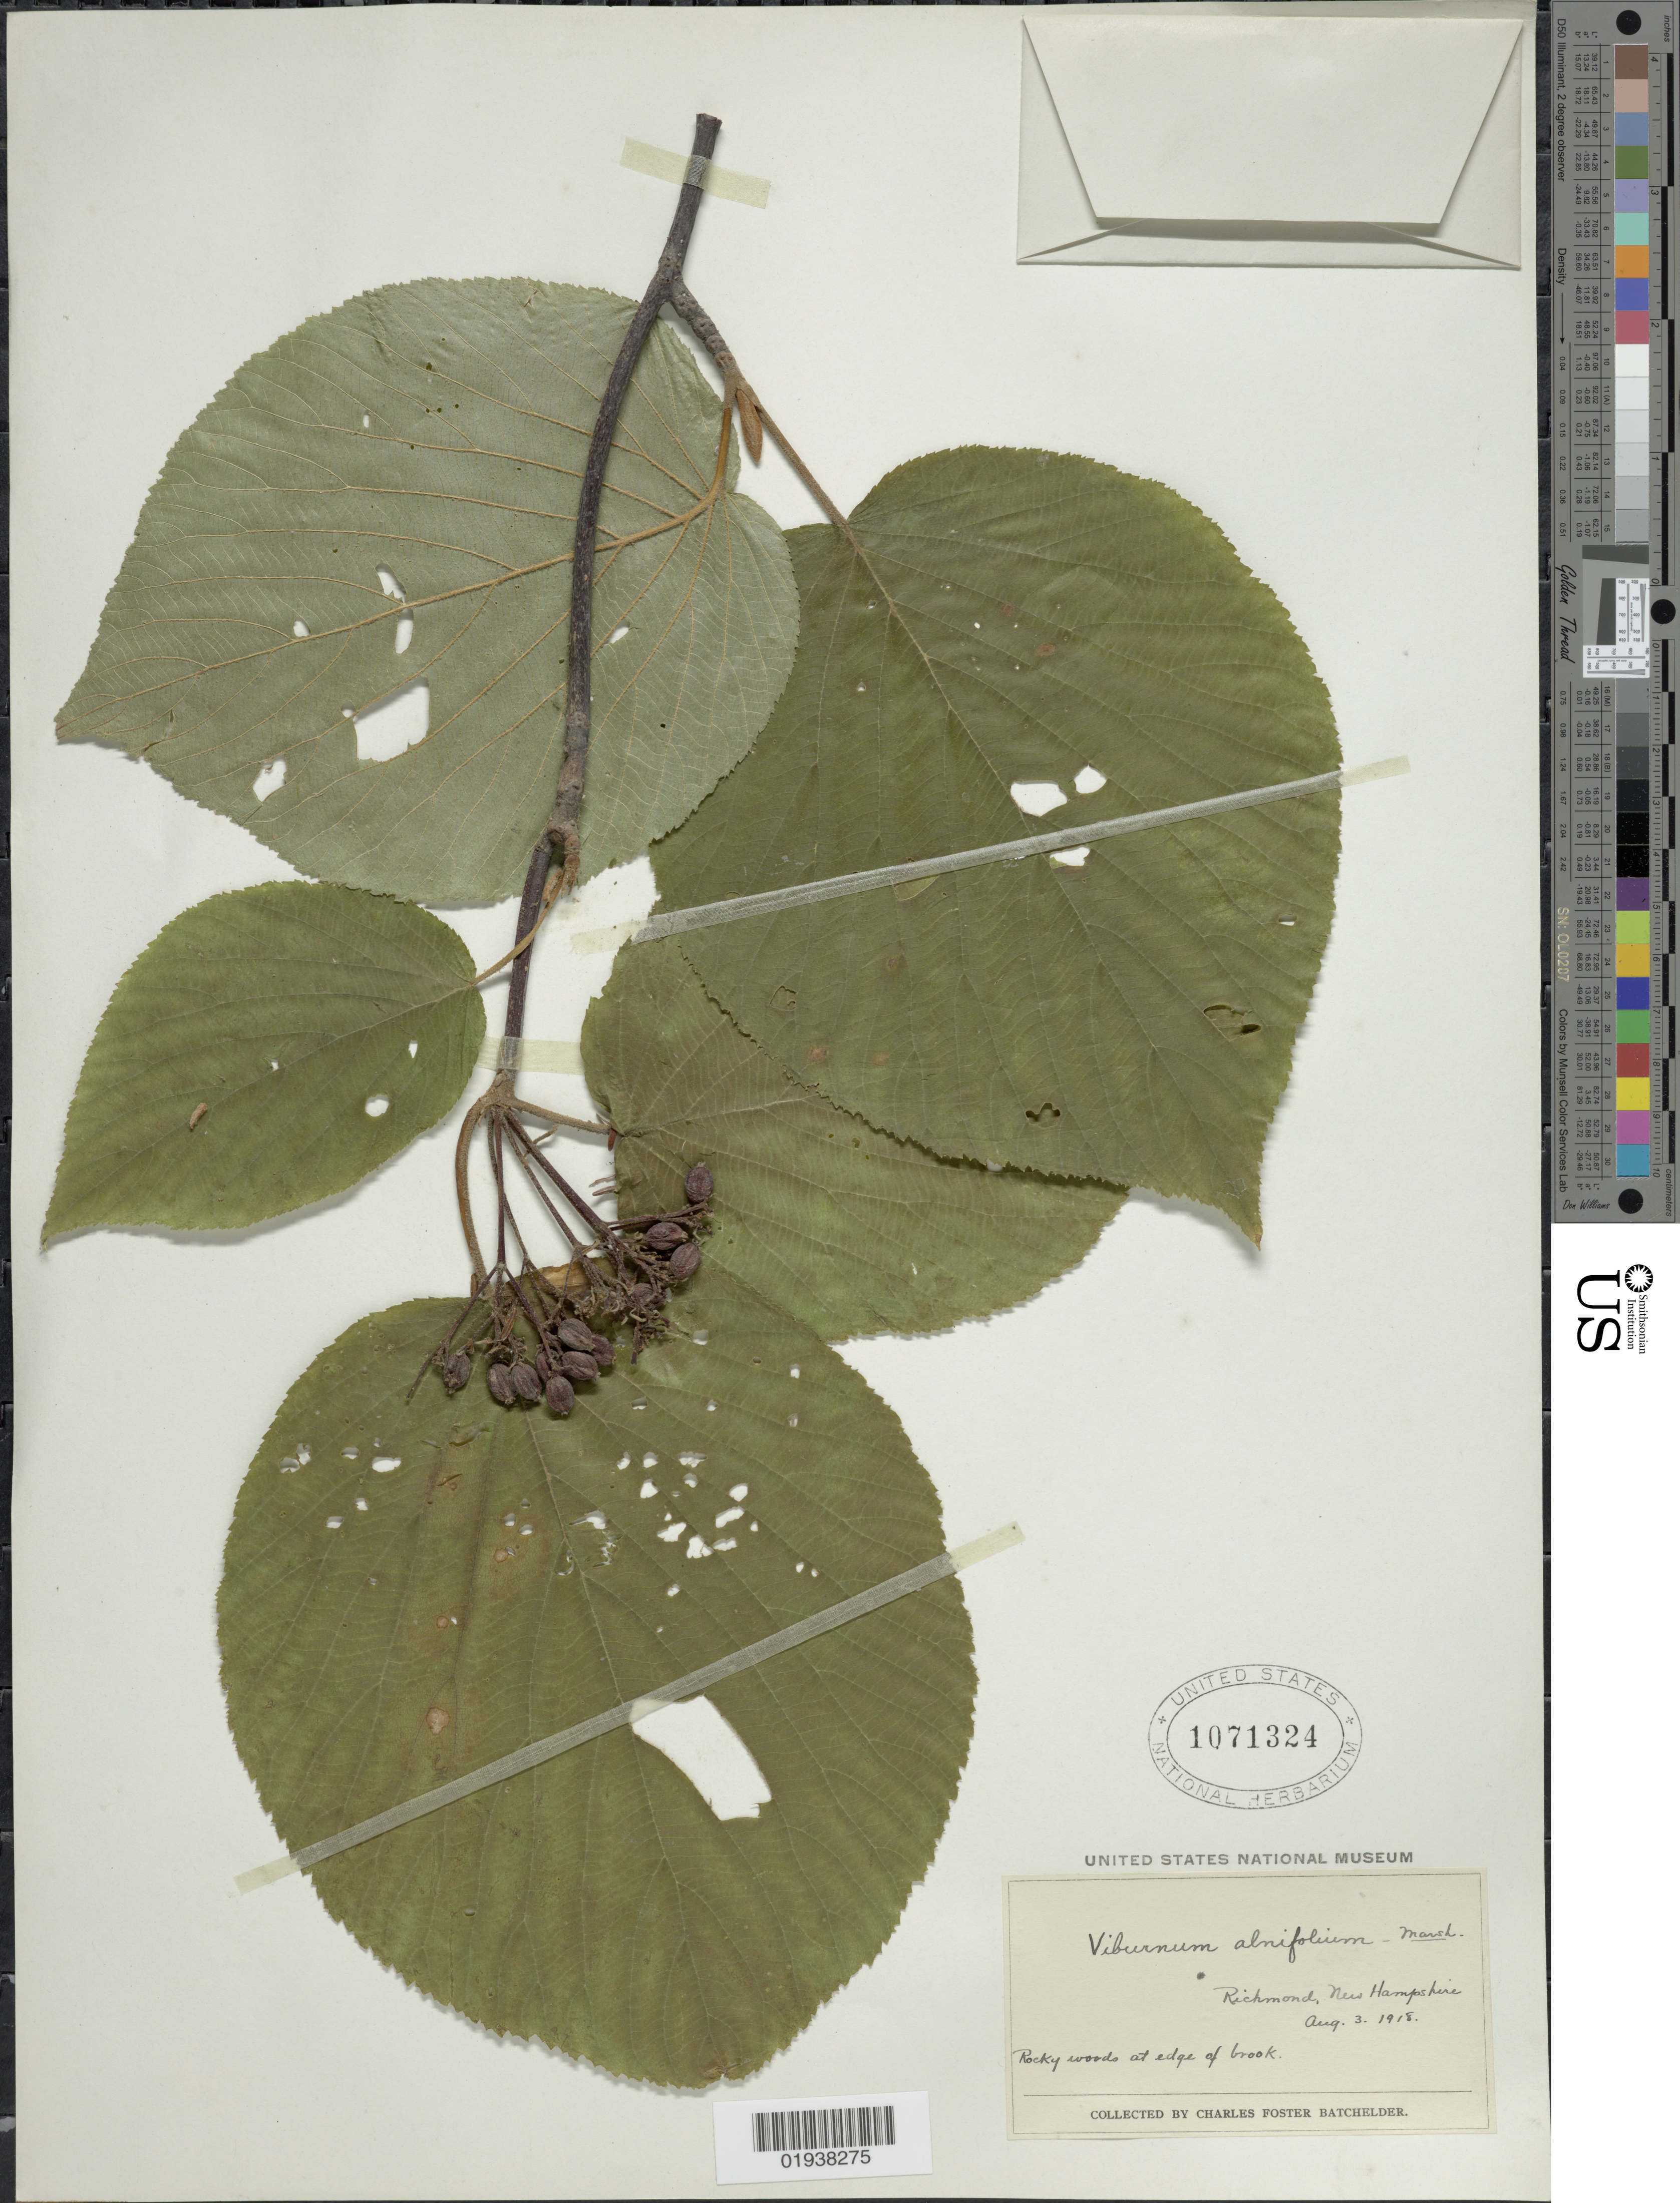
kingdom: Plantae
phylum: Tracheophyta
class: Magnoliopsida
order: Dipsacales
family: Viburnaceae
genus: Viburnum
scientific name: Viburnum alnifolium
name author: Marshall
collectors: C. Batchelder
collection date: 1918-08-03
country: United States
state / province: New Hampshire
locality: Richmond.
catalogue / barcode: US 1071324